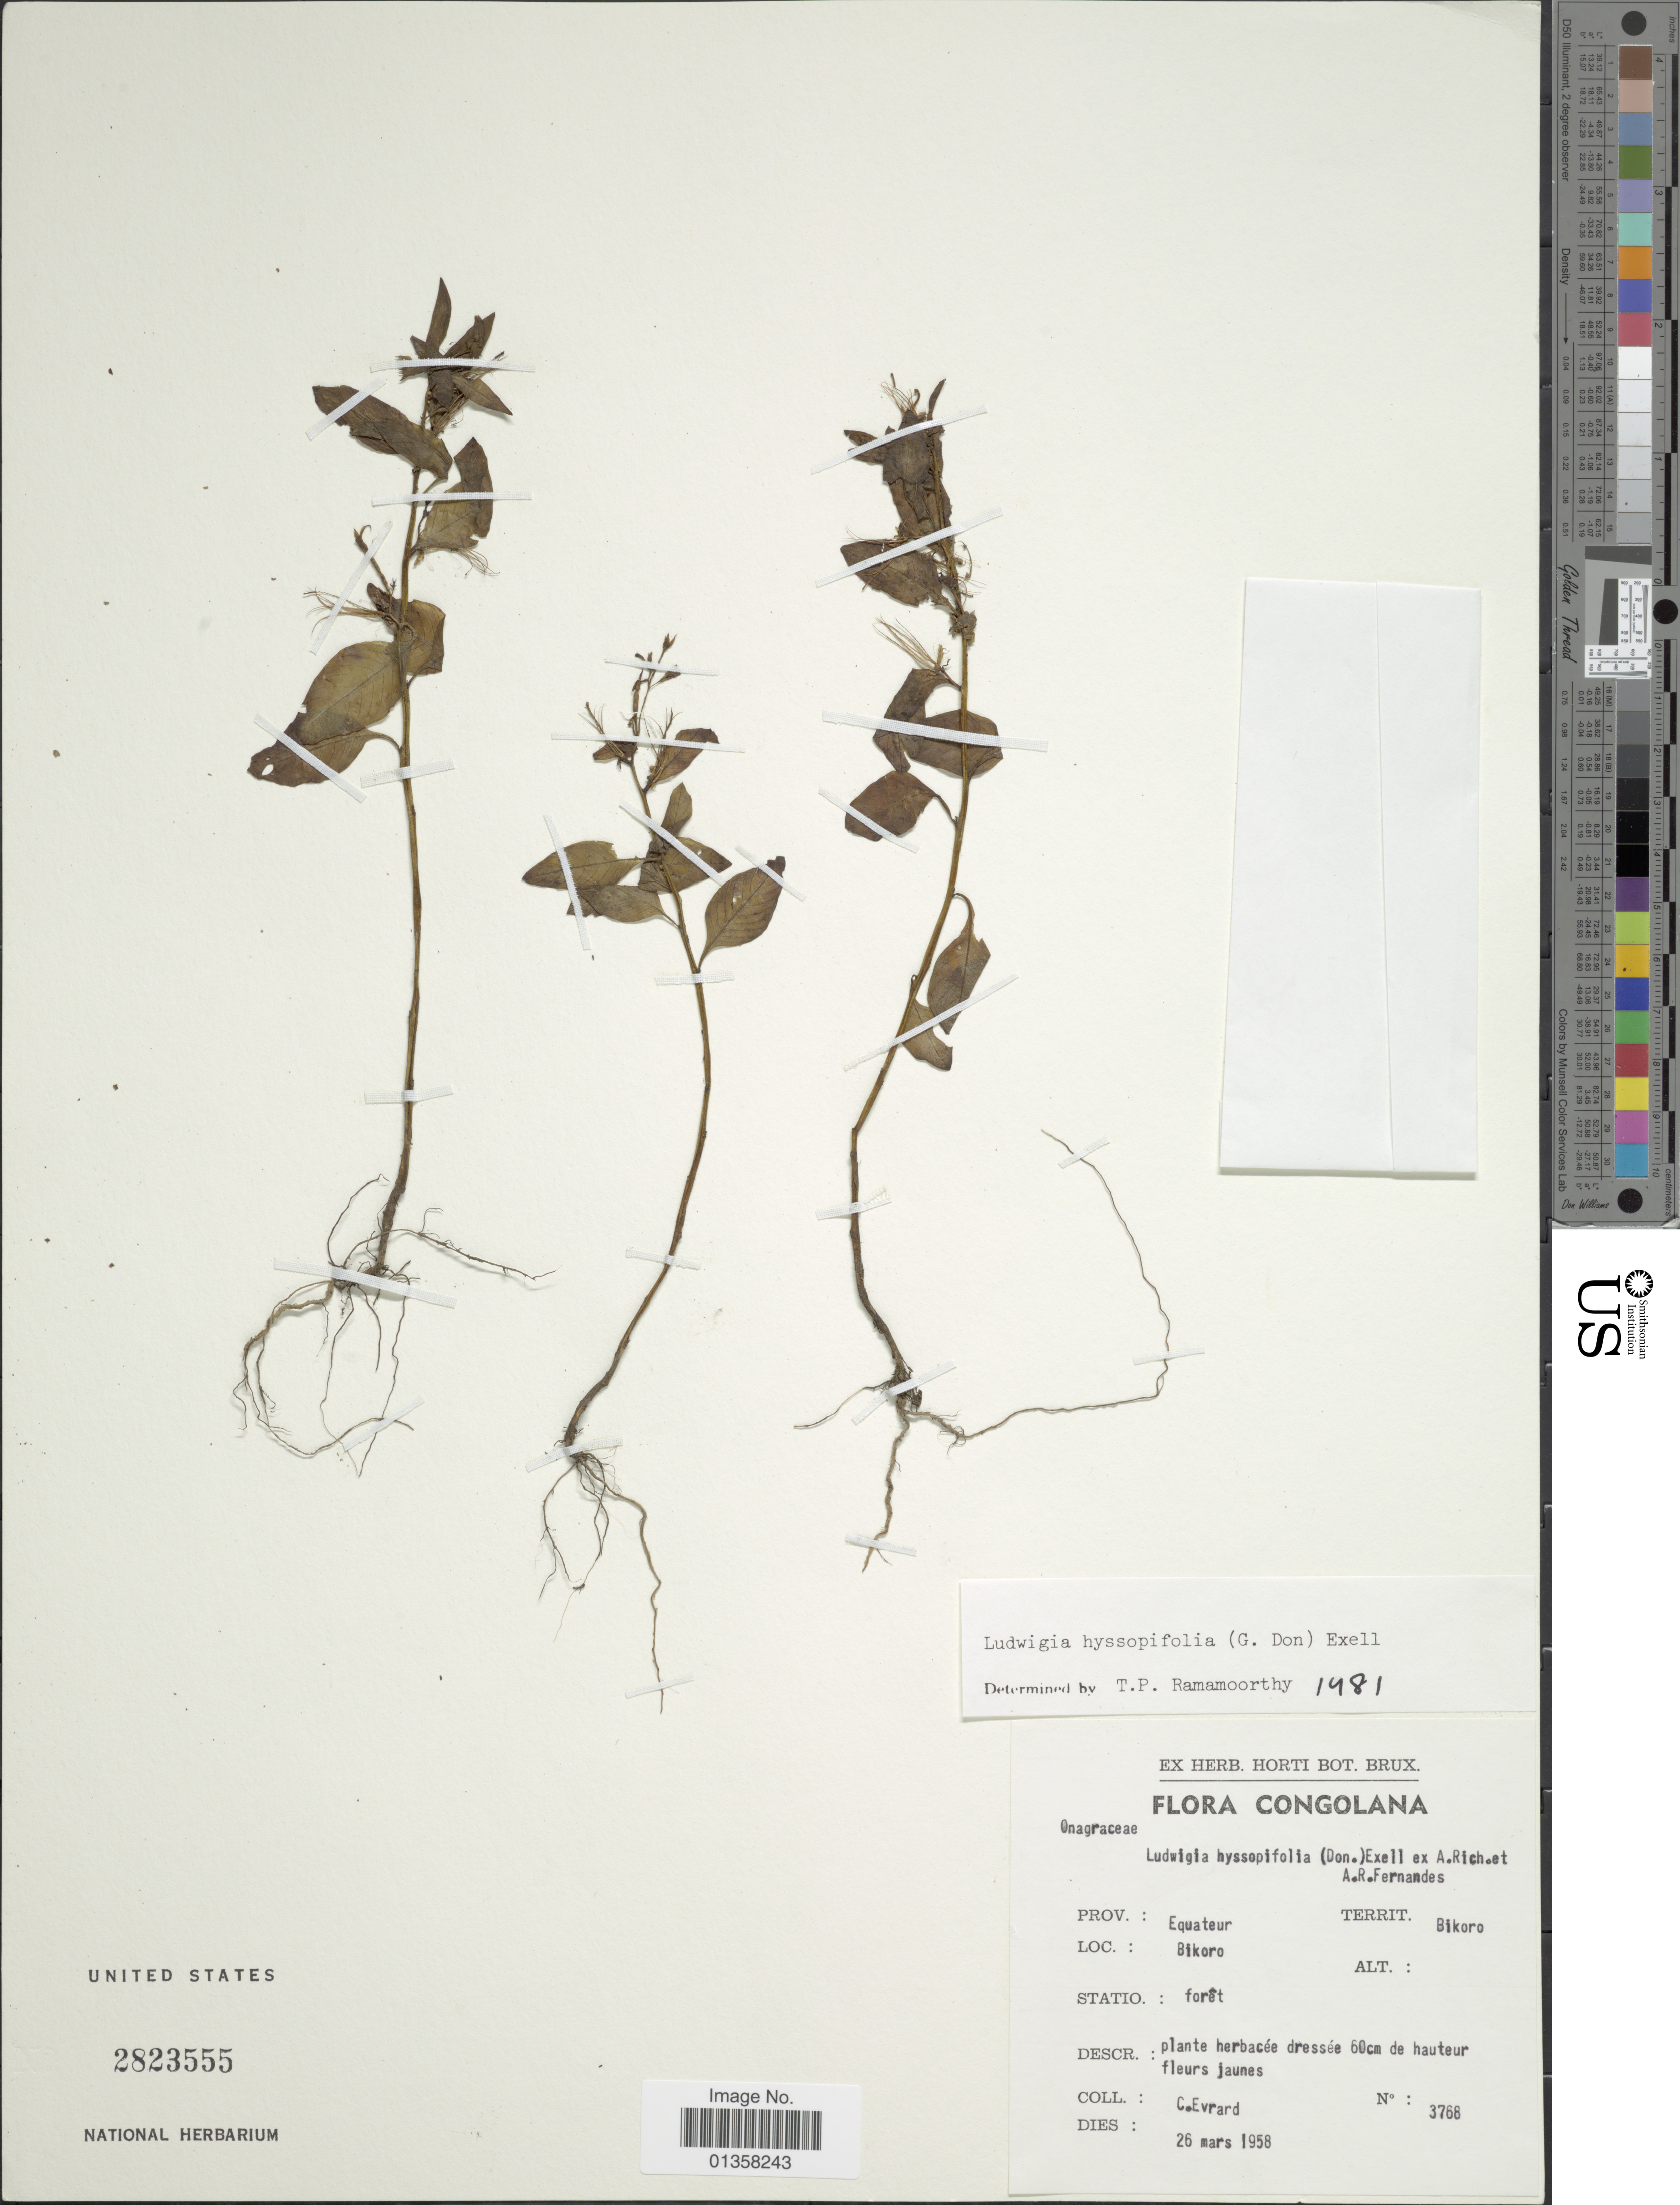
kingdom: Plantae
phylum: Tracheophyta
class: Magnoliopsida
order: Myrtales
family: Onagraceae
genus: Ludwigia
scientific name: Ludwigia hyssopifolia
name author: (G. Don) Exell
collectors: C. Evrard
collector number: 3768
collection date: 1958-03-26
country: Congo, Democratic Republic of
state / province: Equateur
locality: Territ. Bikoro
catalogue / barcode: US 2823555